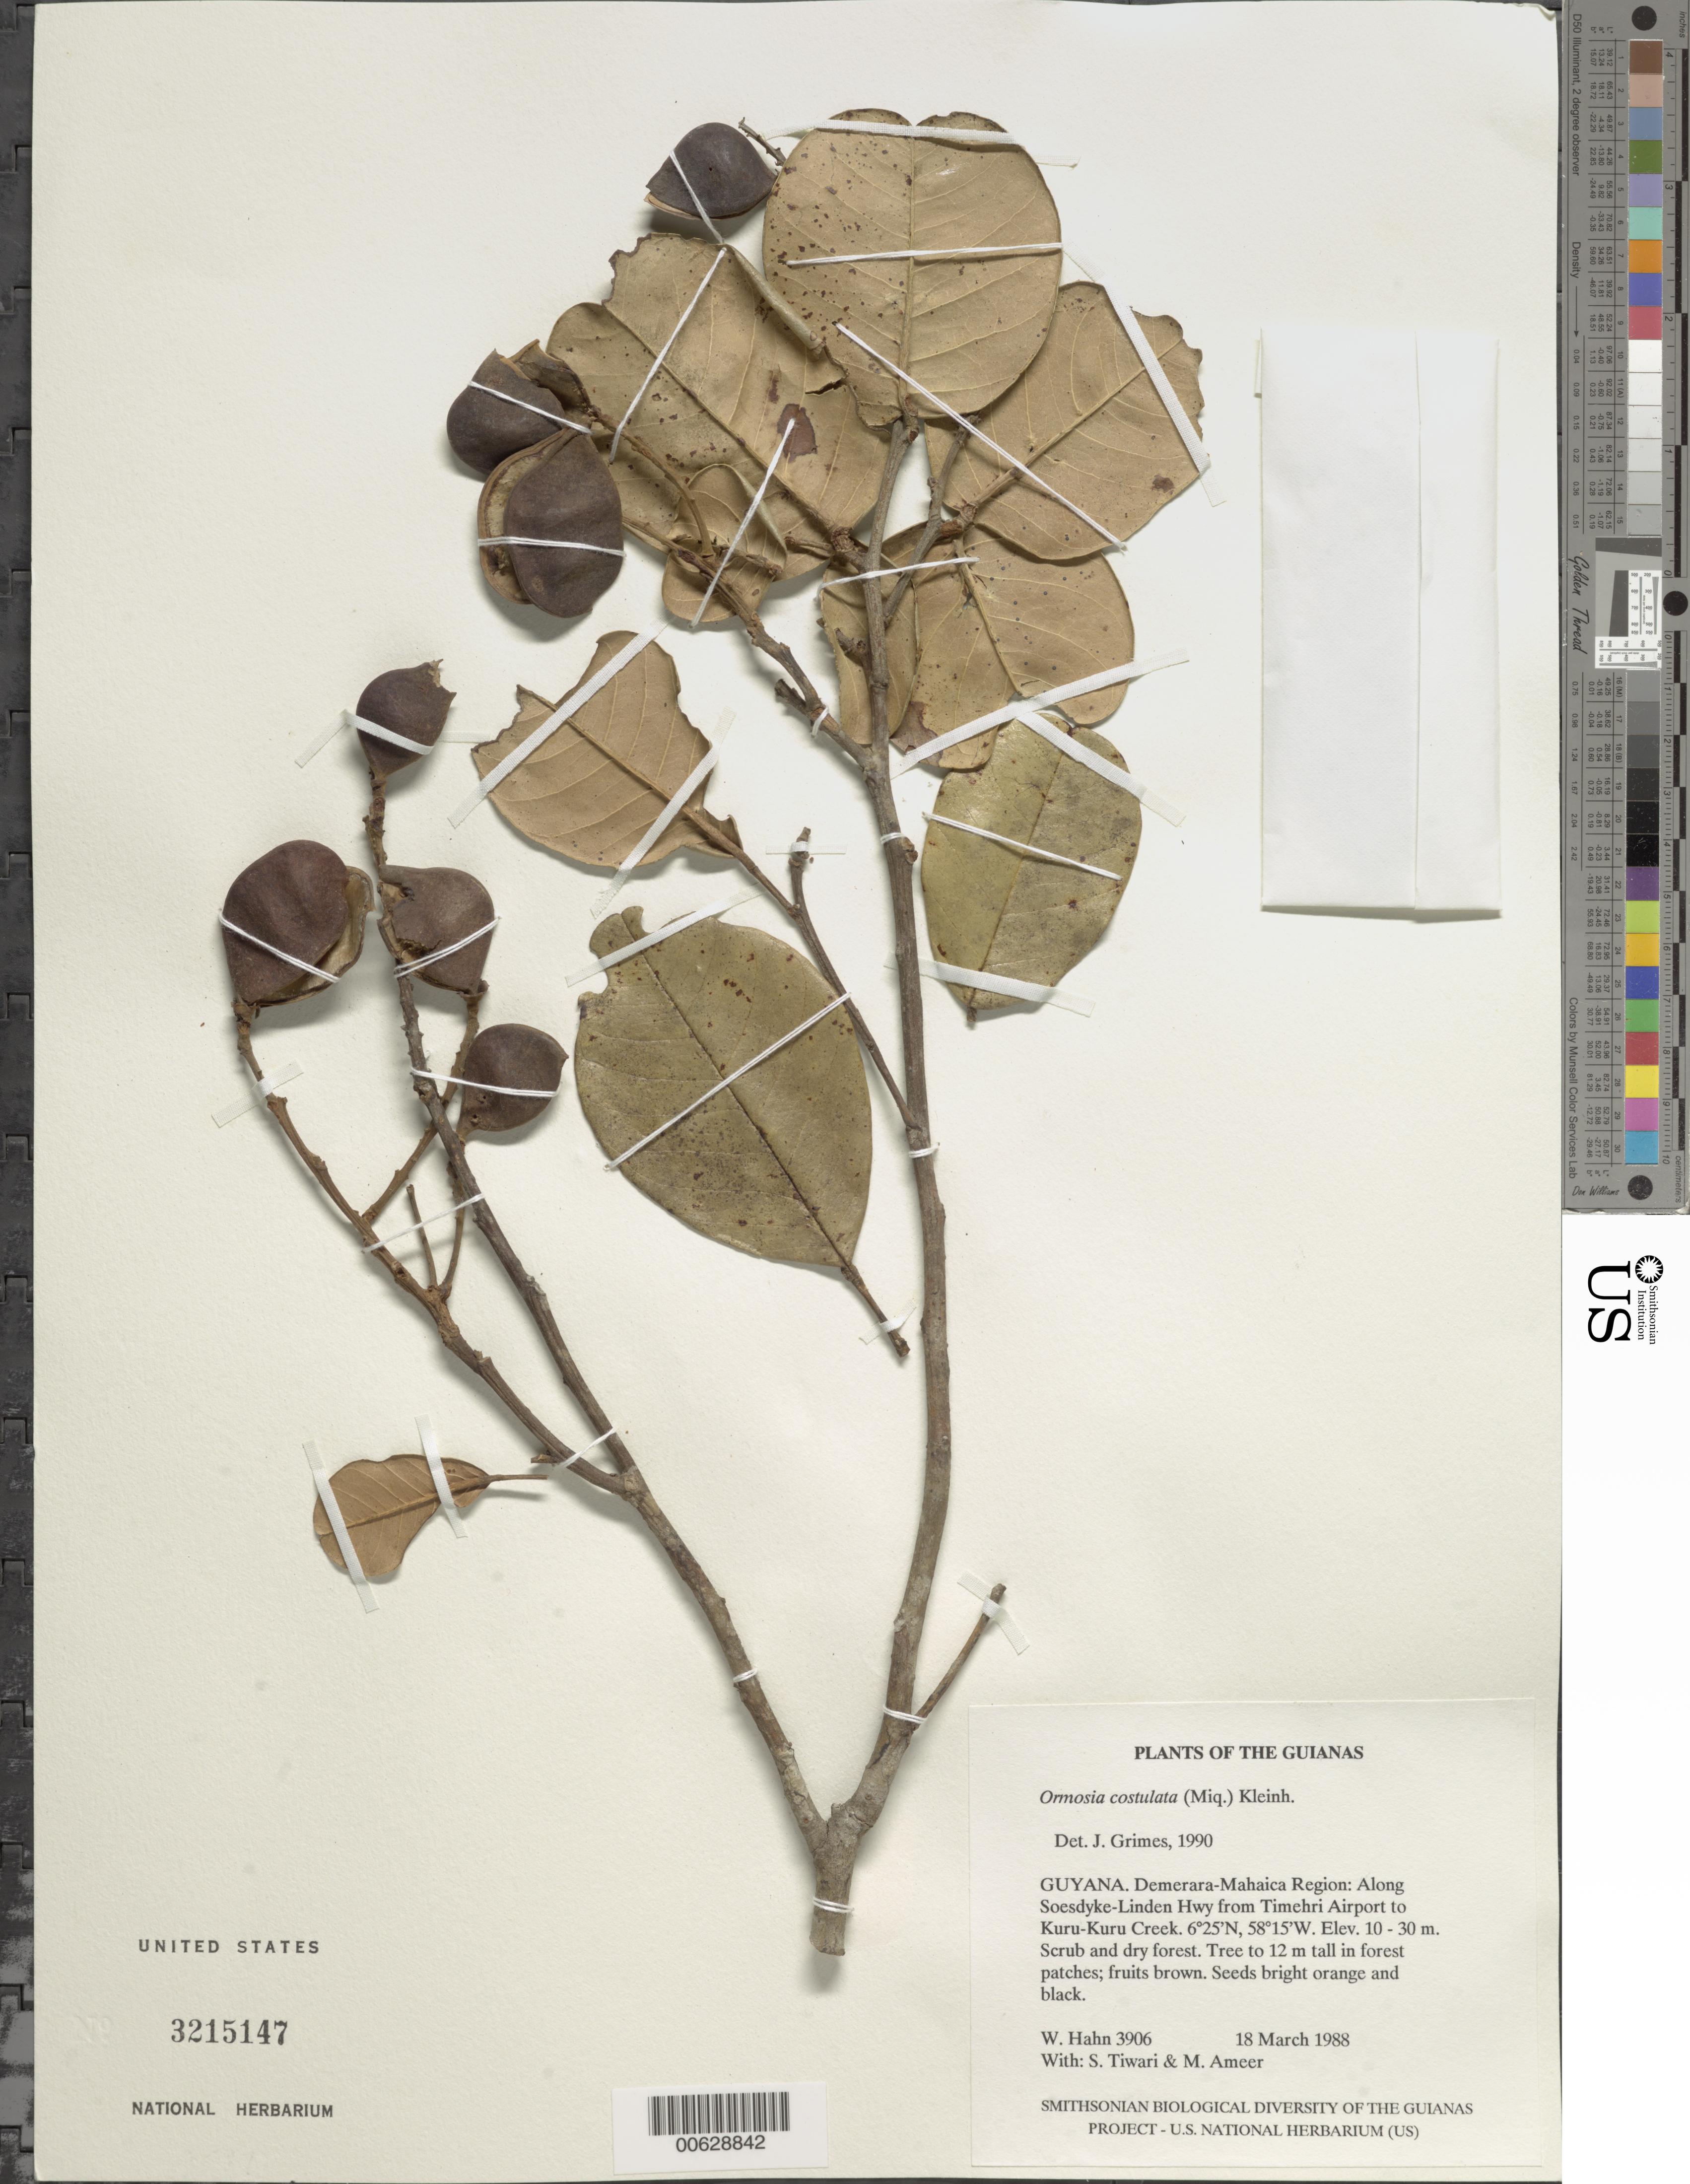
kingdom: Plantae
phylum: Tracheophyta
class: Magnoliopsida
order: Fabales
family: Fabaceae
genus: Ormosia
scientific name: Ormosia costulata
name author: (Miq.) Kleinhoonte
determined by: Grimes, J.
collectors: W. Hahn, S. Tiwari & M. Ameer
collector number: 3906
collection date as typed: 18 March 1988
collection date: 1988-03-18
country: Guyana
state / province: Demerara-Mahaica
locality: Along Soesdyke-Linden Hwy from Timehri Airport to Kuru-Kuru Creek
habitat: Scrub and dry forest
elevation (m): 10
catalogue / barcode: US 3215147